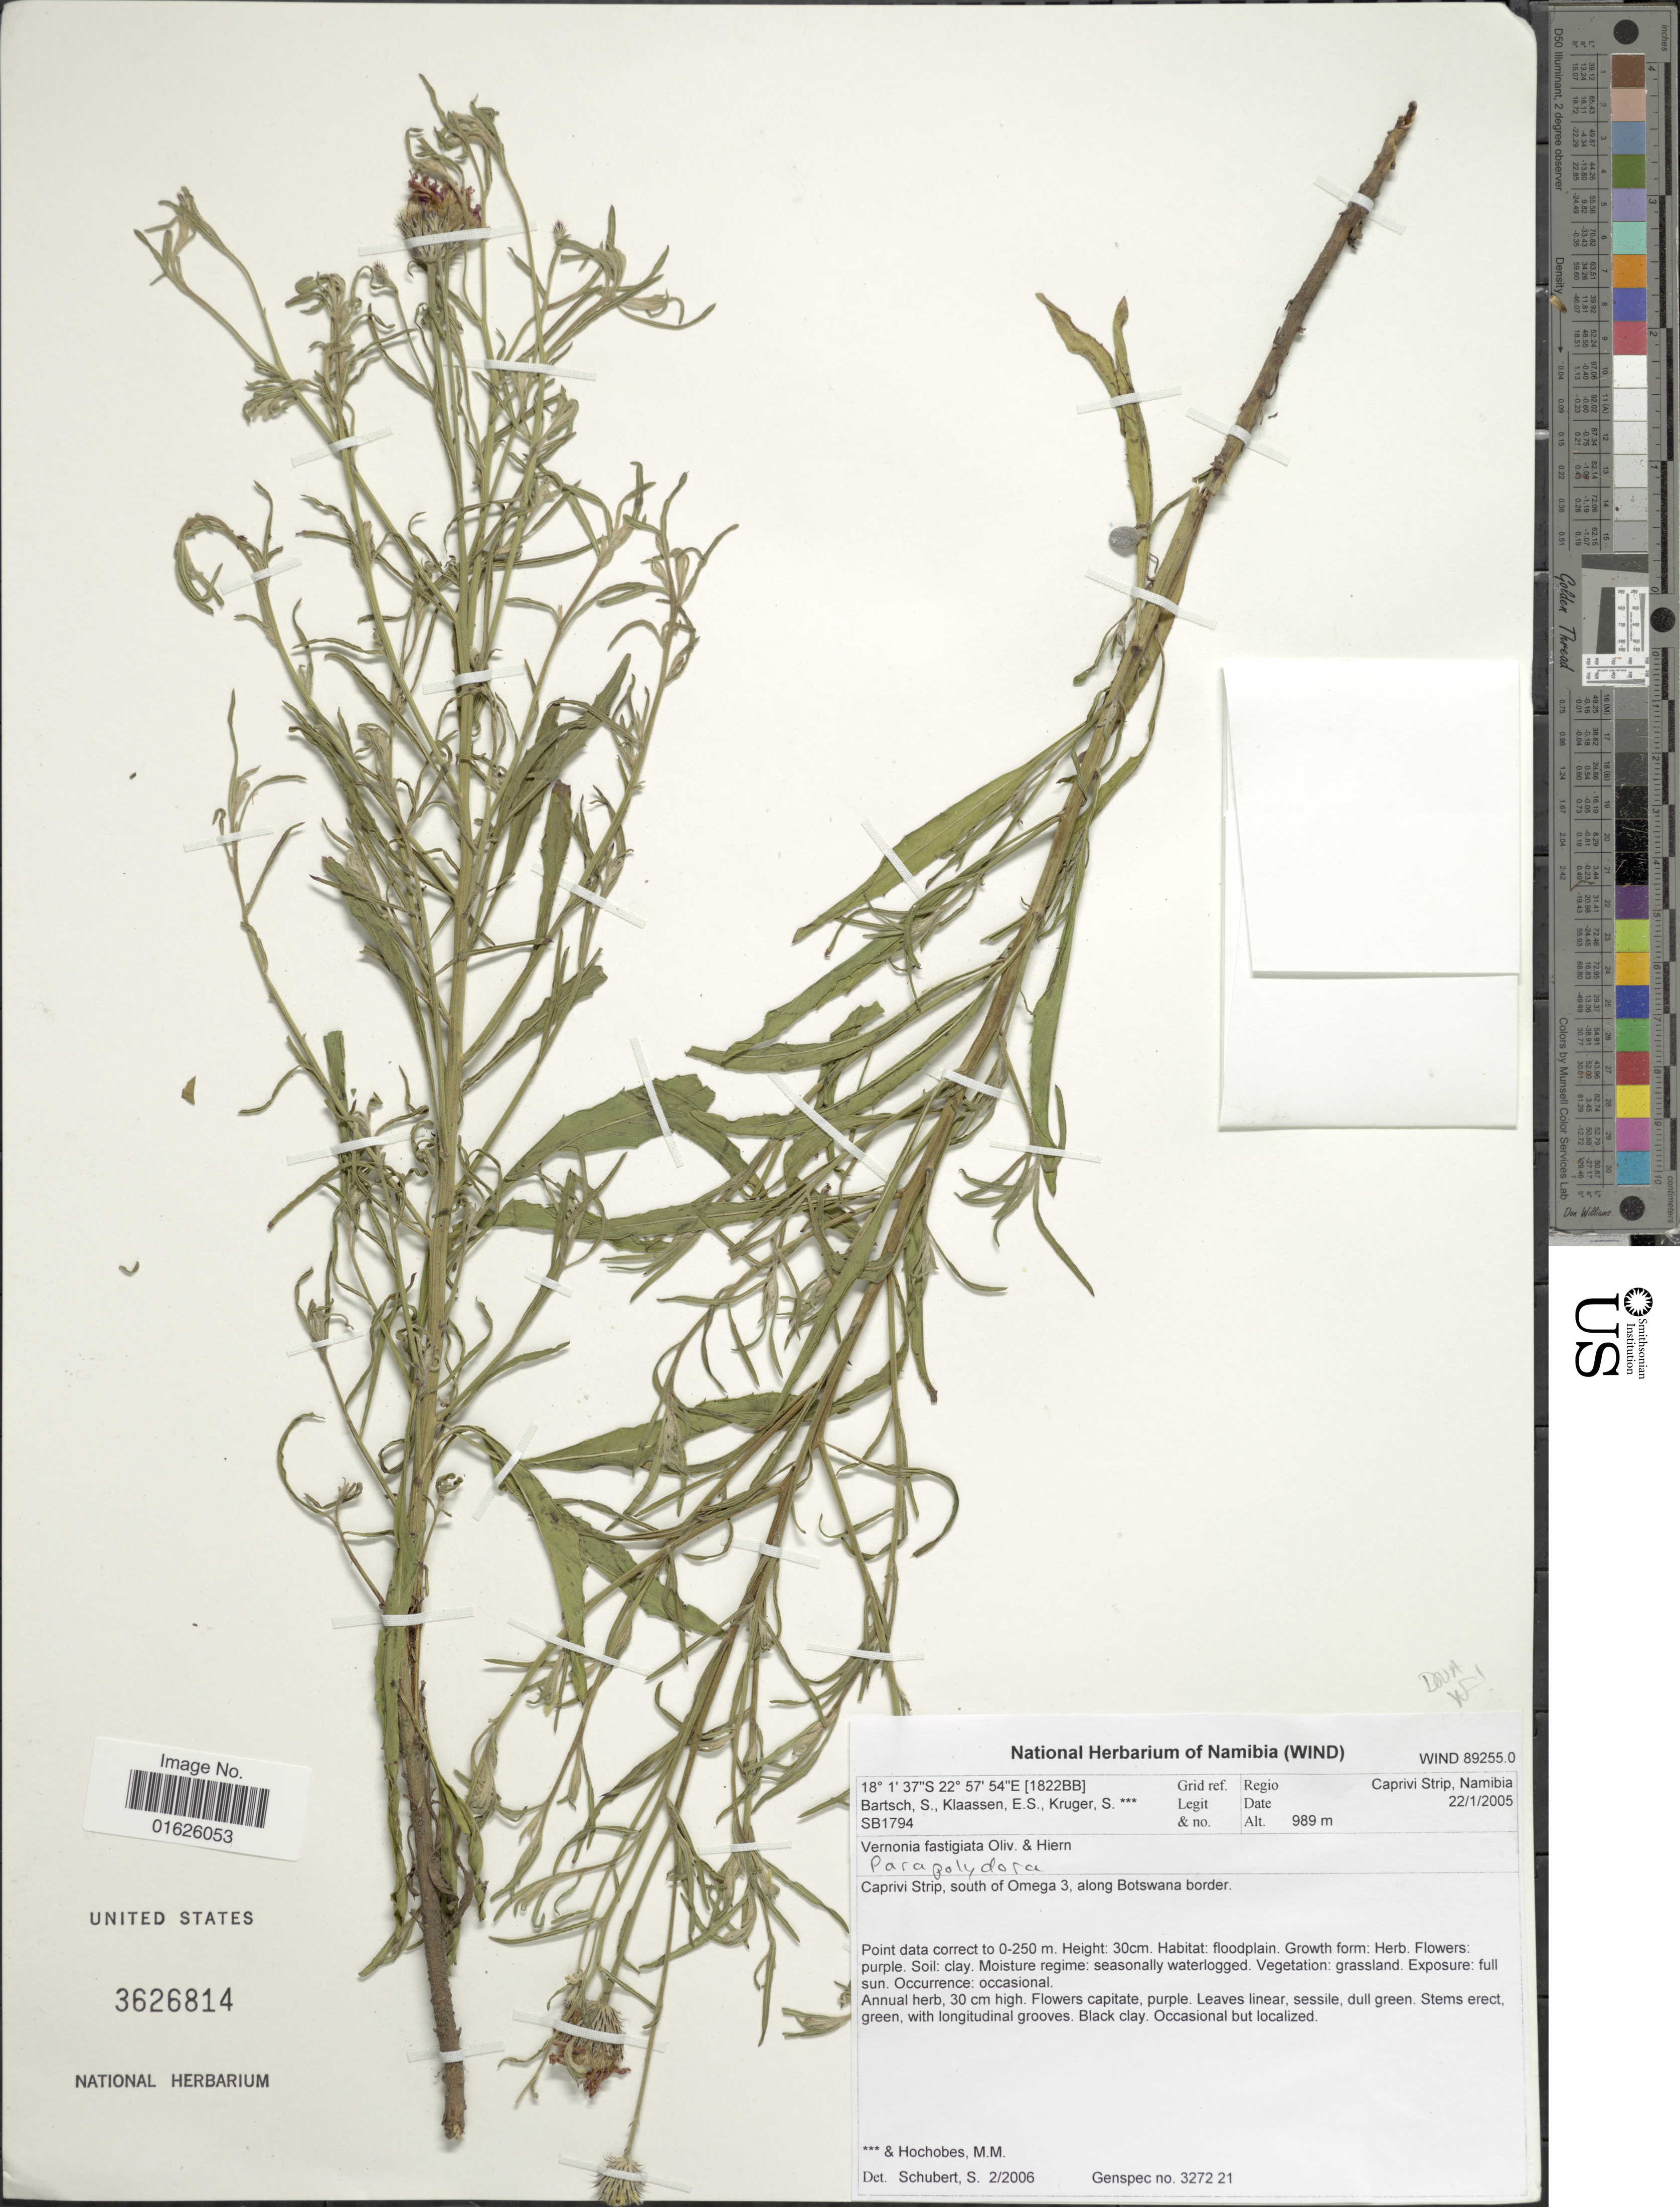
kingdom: Plantae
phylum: Tracheophyta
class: Magnoliopsida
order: Asterales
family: Asteraceae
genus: Parapolydora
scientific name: Parapolydora fastigiata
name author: (Oliv. & Hiern in Oliv.) H. Rob.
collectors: S. Bartsch, E. S. Klaassen, S. Kruger & M. Hochobes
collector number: SB 1794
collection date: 2005-01-22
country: Namibia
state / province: Caprivi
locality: Namibia, Caprivi Strip, south of Omega 3, along Botswana border.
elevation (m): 989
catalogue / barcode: US 3626814